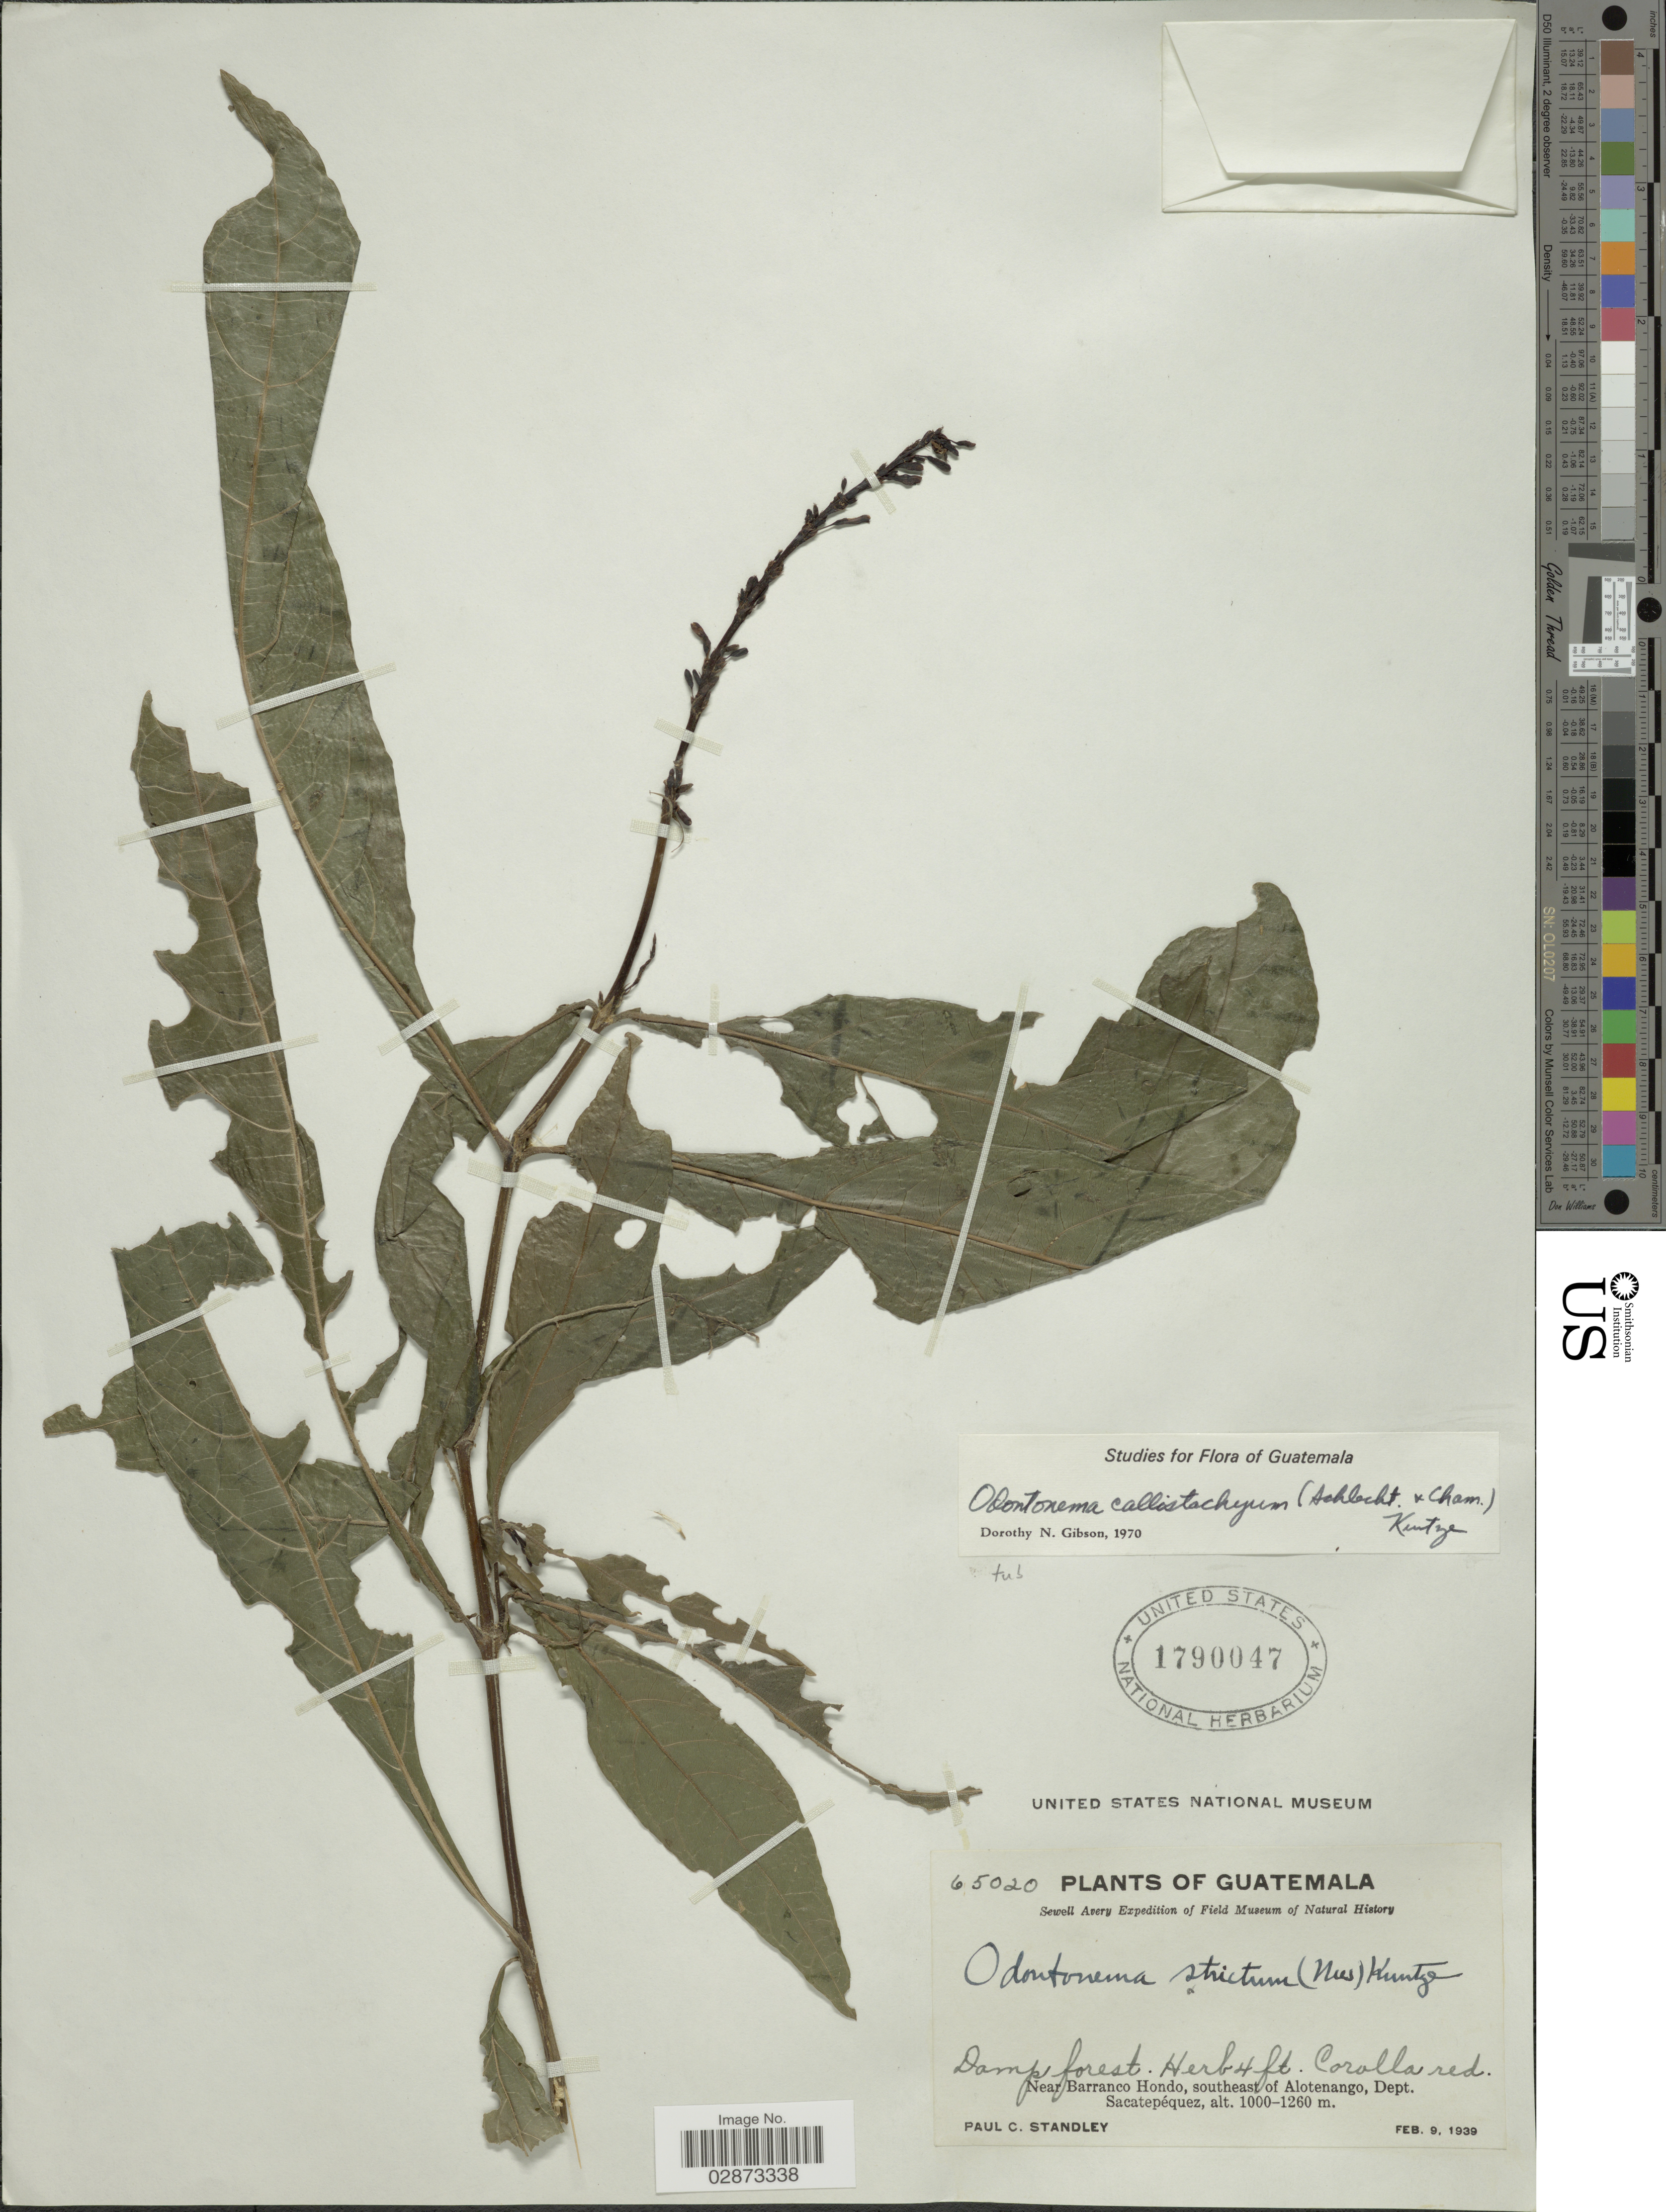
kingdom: Plantae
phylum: Tracheophyta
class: Magnoliopsida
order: Lamiales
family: Acanthaceae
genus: Odontonema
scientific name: Odontonema callistachyum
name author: (Schltdl. & Cham.) Kuntze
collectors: P. C. Standley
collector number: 65020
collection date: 1939-02-09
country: Guatemala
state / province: Sacatepéquez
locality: Near Barranco Hondo, southeast of Alotenango, Dept. Sacatepéquez.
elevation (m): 1000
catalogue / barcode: US 1790047